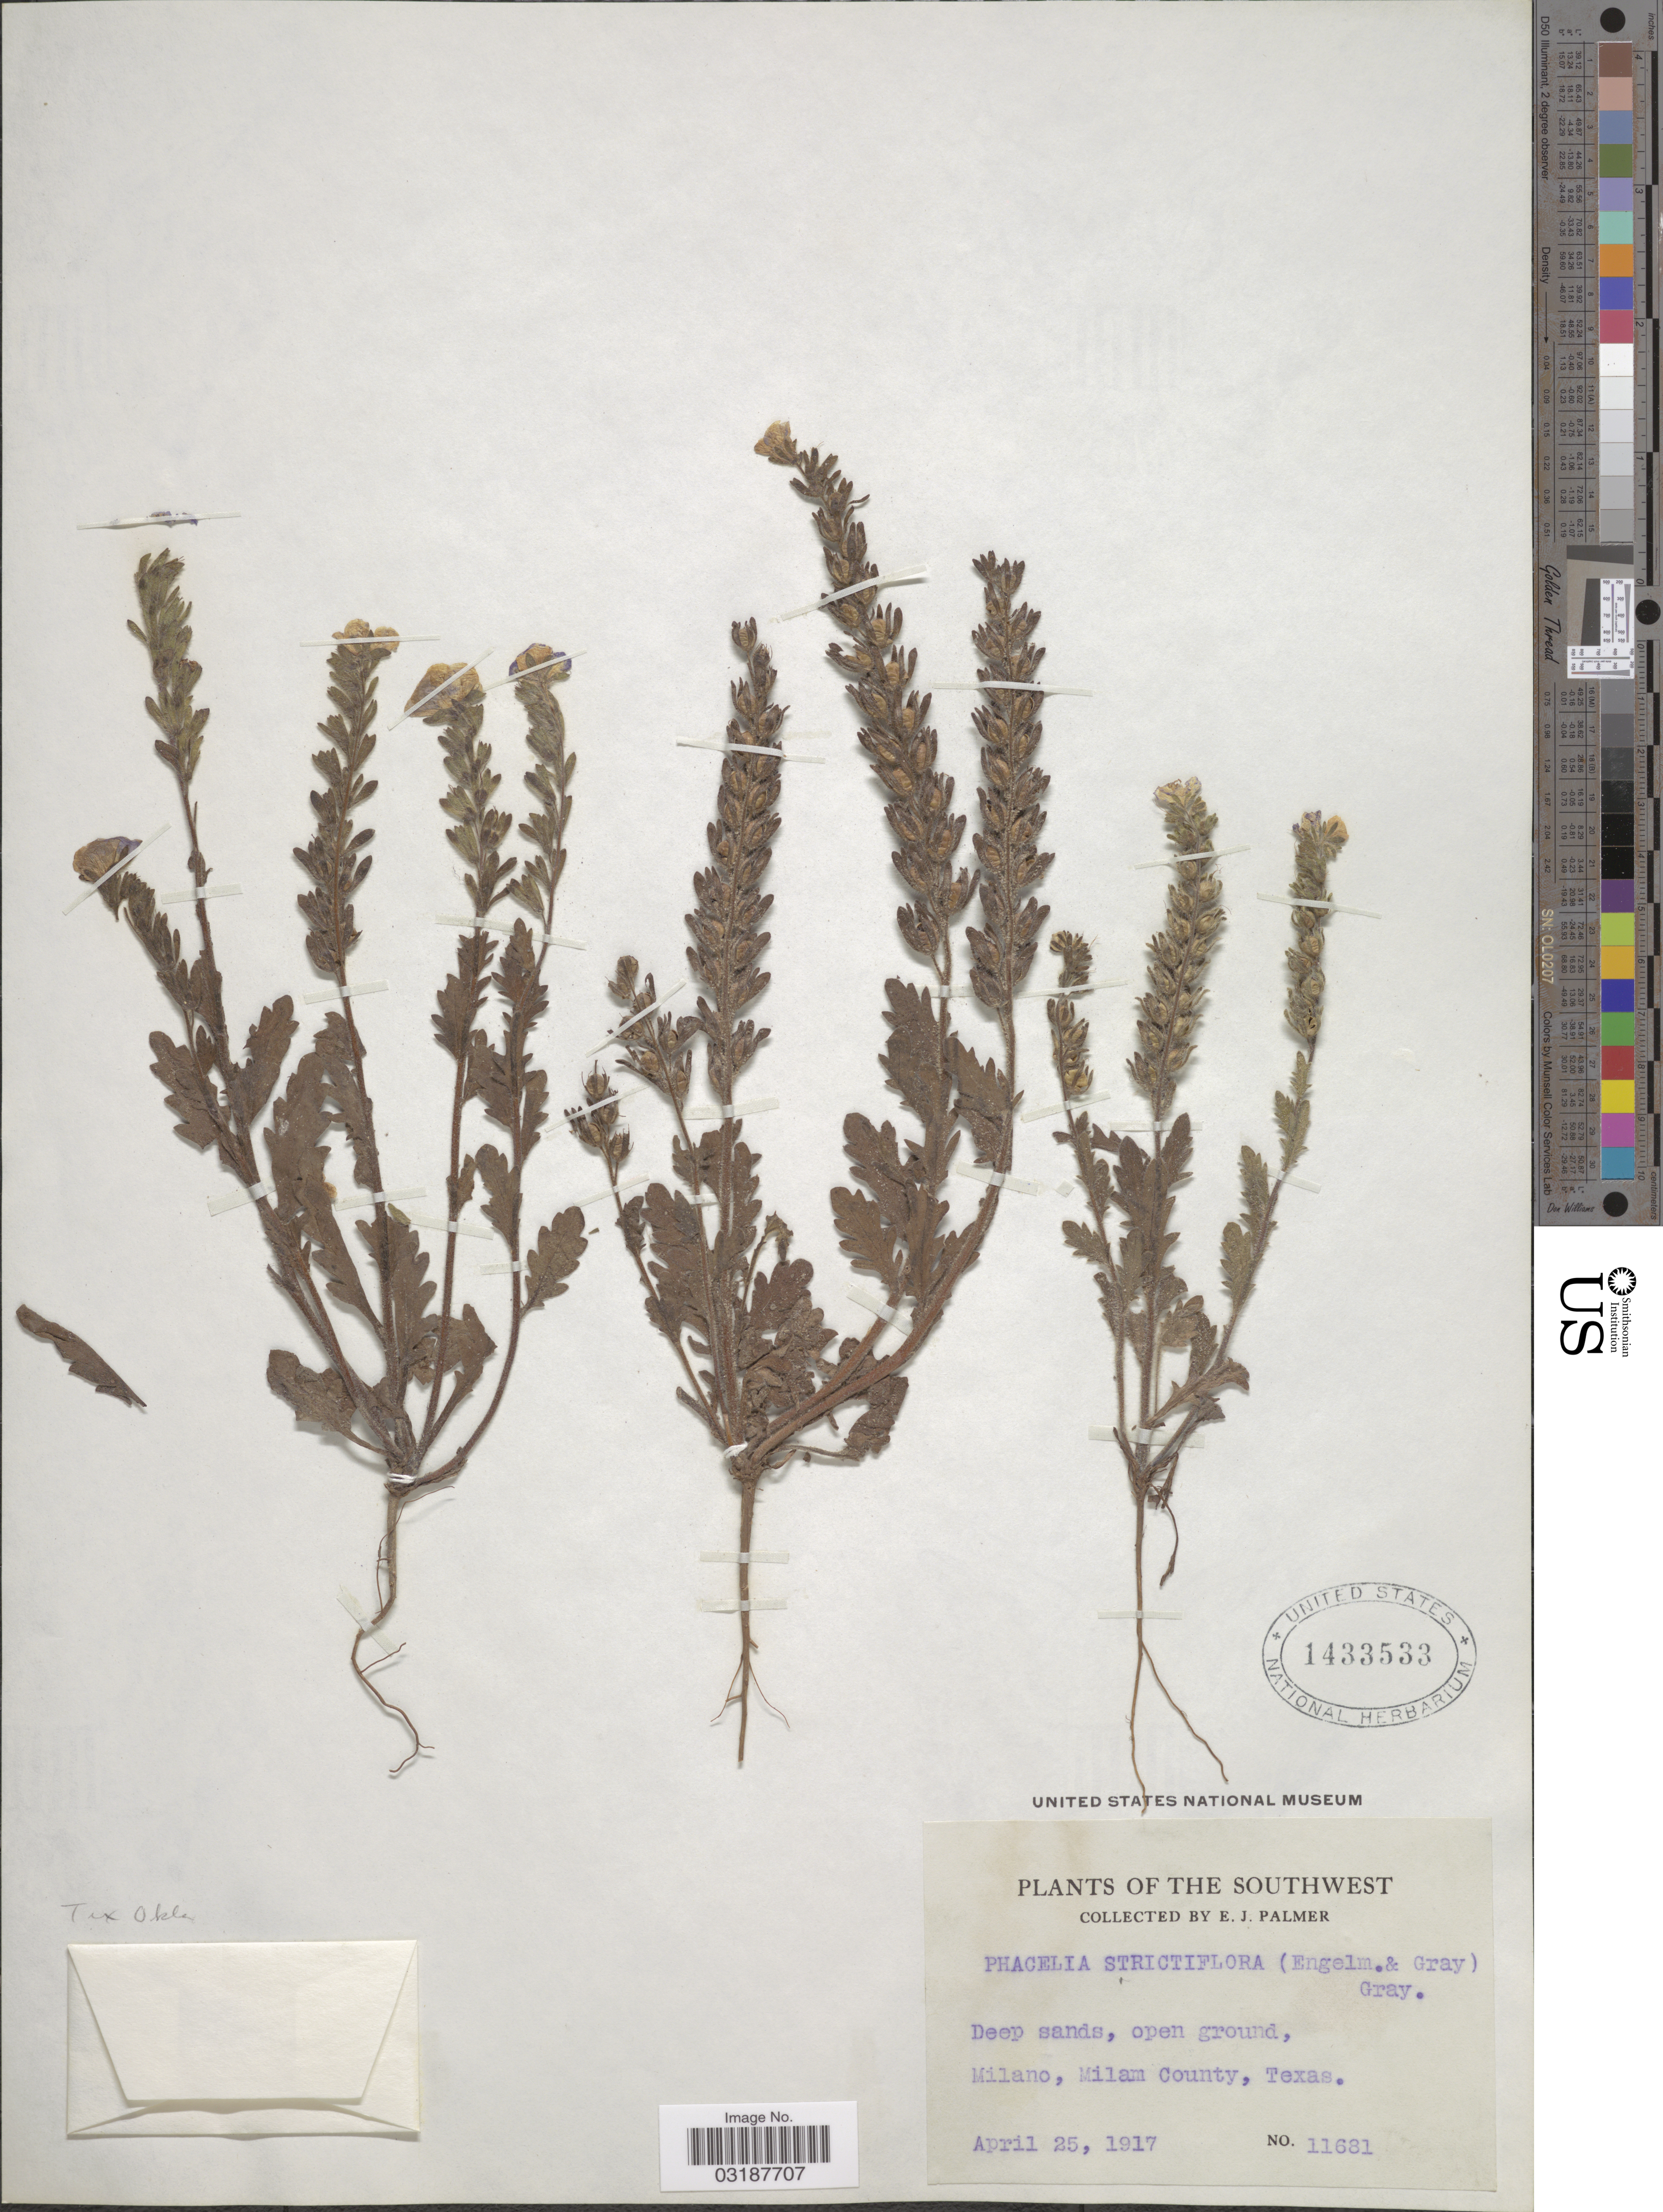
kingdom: Plantae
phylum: Tracheophyta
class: Magnoliopsida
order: Boraginales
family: Hydrophyllaceae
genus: Phacelia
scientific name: Phacelia strictiflora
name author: (Engelm. & A. Gray) A. Gray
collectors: E. J. Palmer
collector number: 11681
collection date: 1917-04-25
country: United States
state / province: Texas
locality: The Southwest, Deep sands, open ground, Milano, Milam County, Texas.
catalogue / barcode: US 1433533